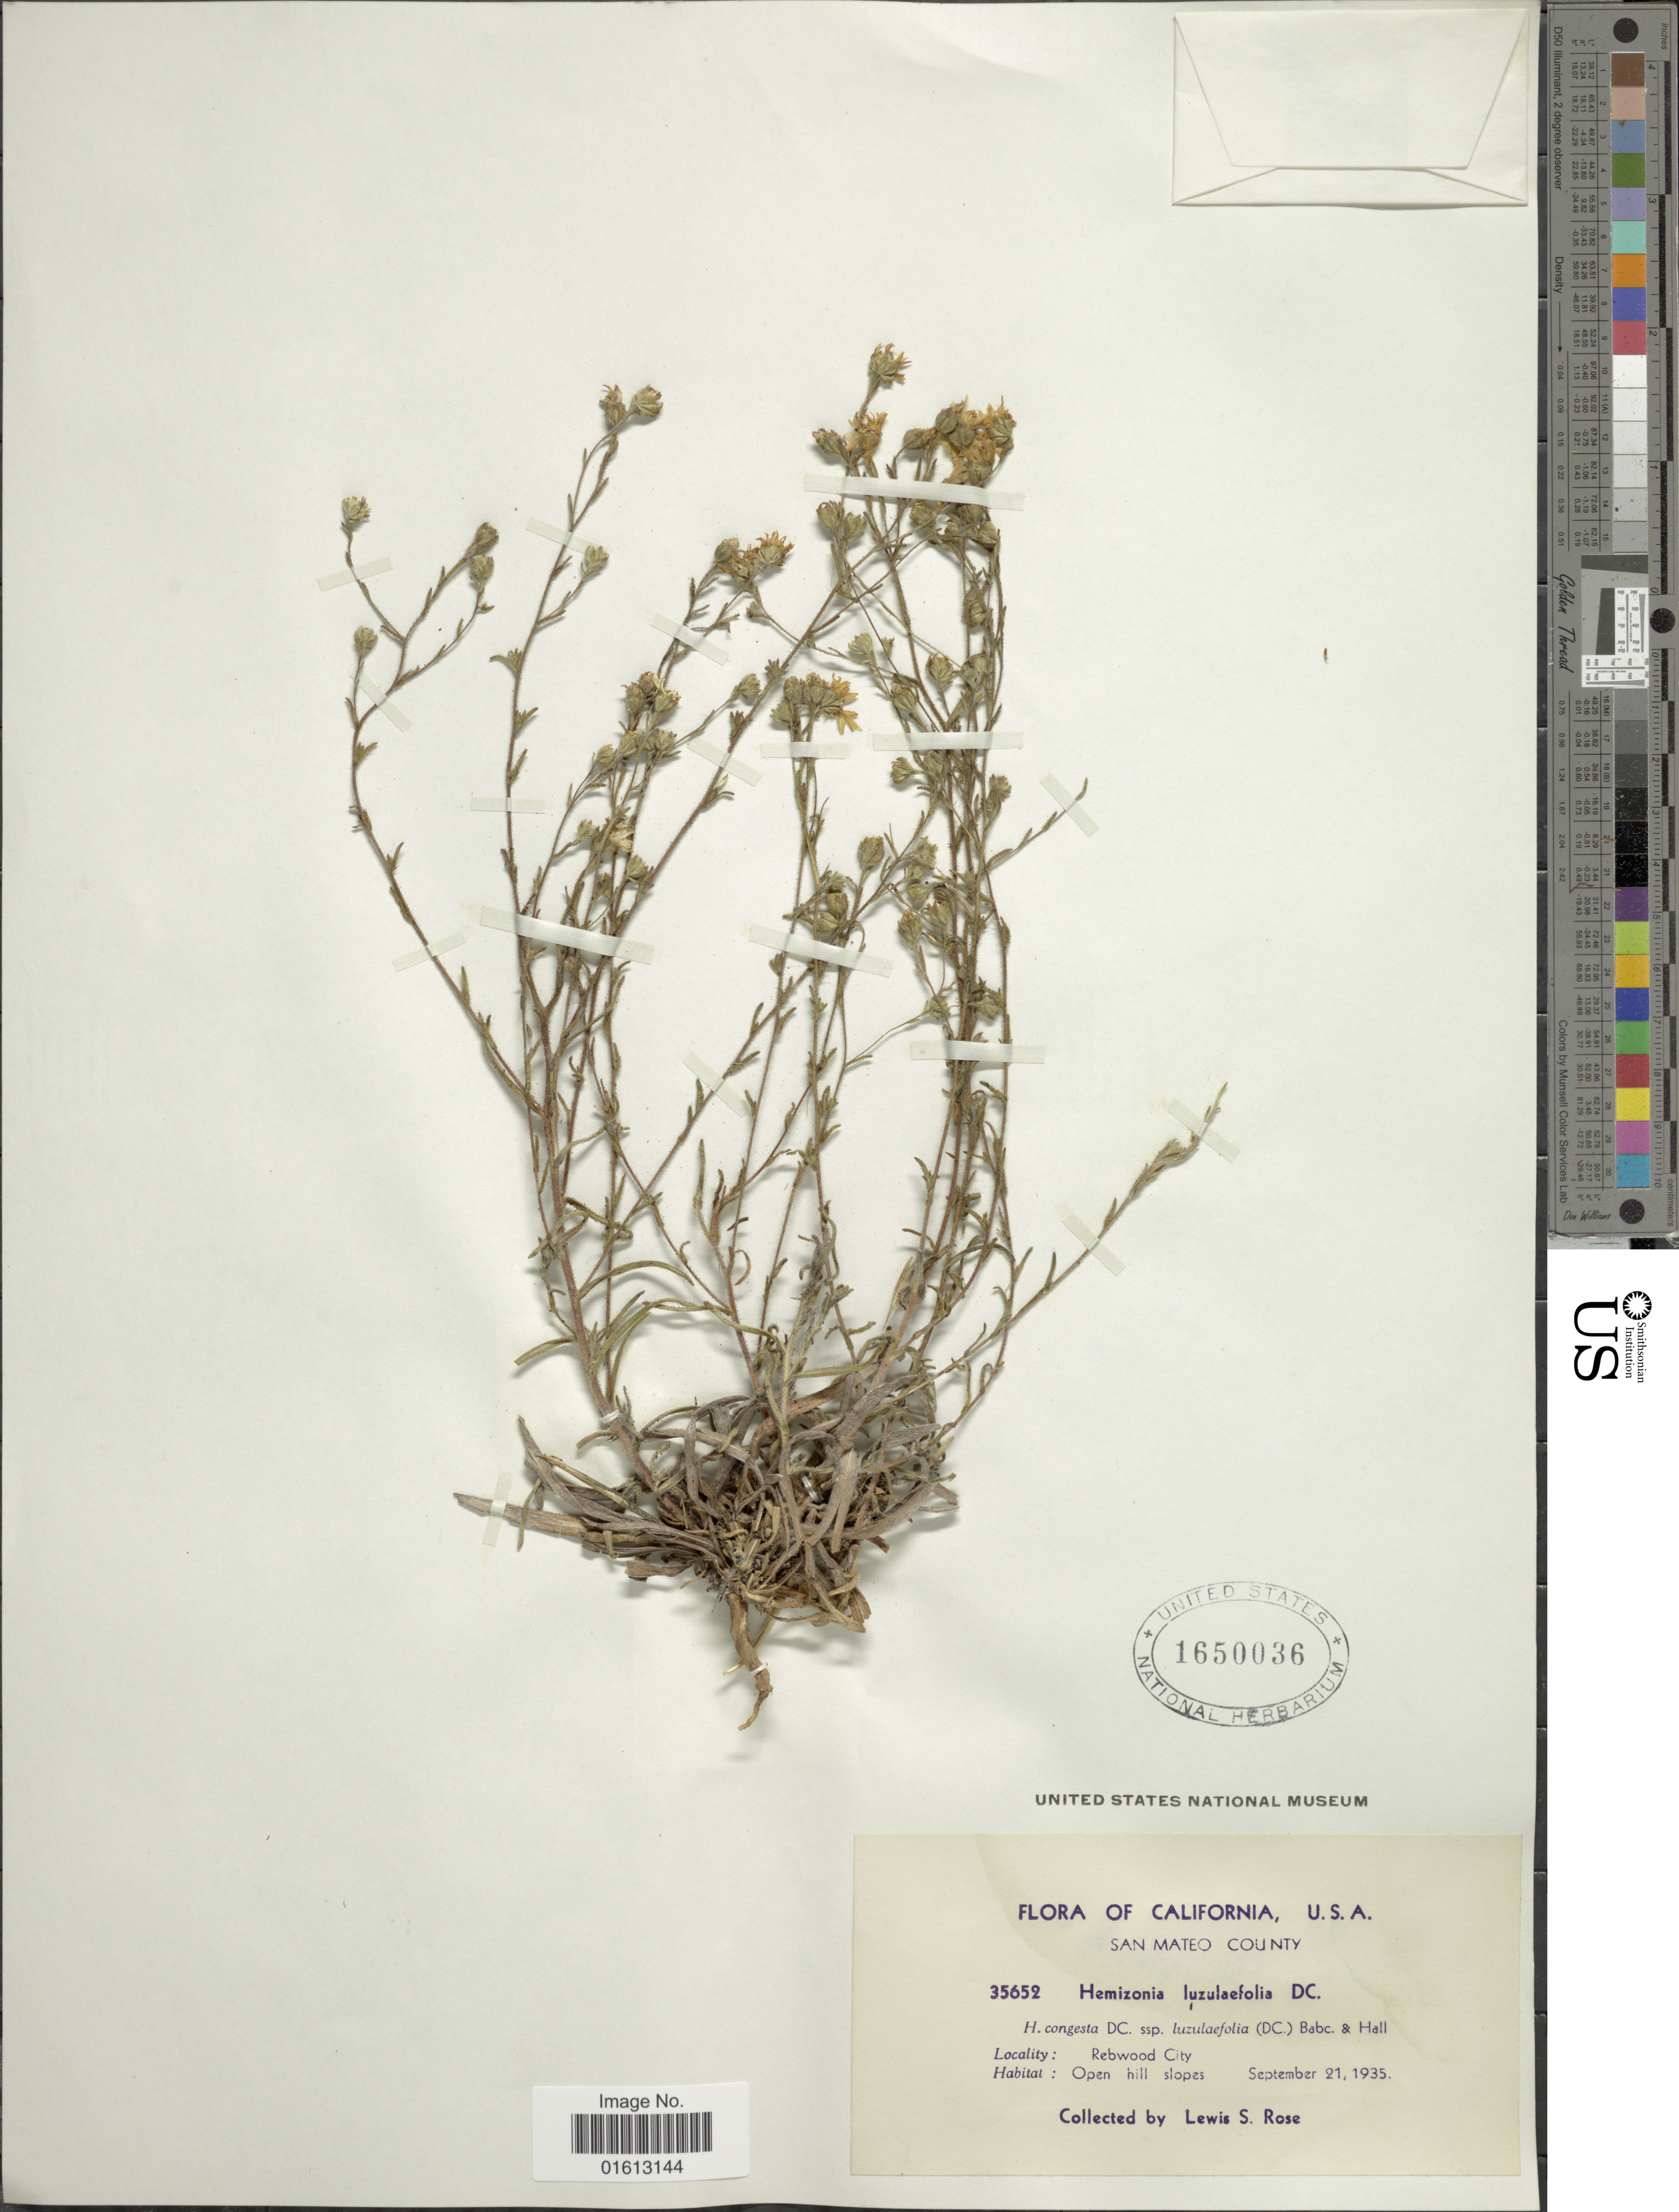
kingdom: Plantae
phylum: Tracheophyta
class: Magnoliopsida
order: Asterales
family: Asteraceae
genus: Hemizonia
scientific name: Hemizonia congesta subsp. luzulaefolia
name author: (DC.) Babc. & H.M. Hall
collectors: L. S. Rose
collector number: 35652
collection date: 1935-09-21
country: United States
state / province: California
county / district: San Mateo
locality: California, San Mateo County, Rebwood County.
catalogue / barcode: US 1650036